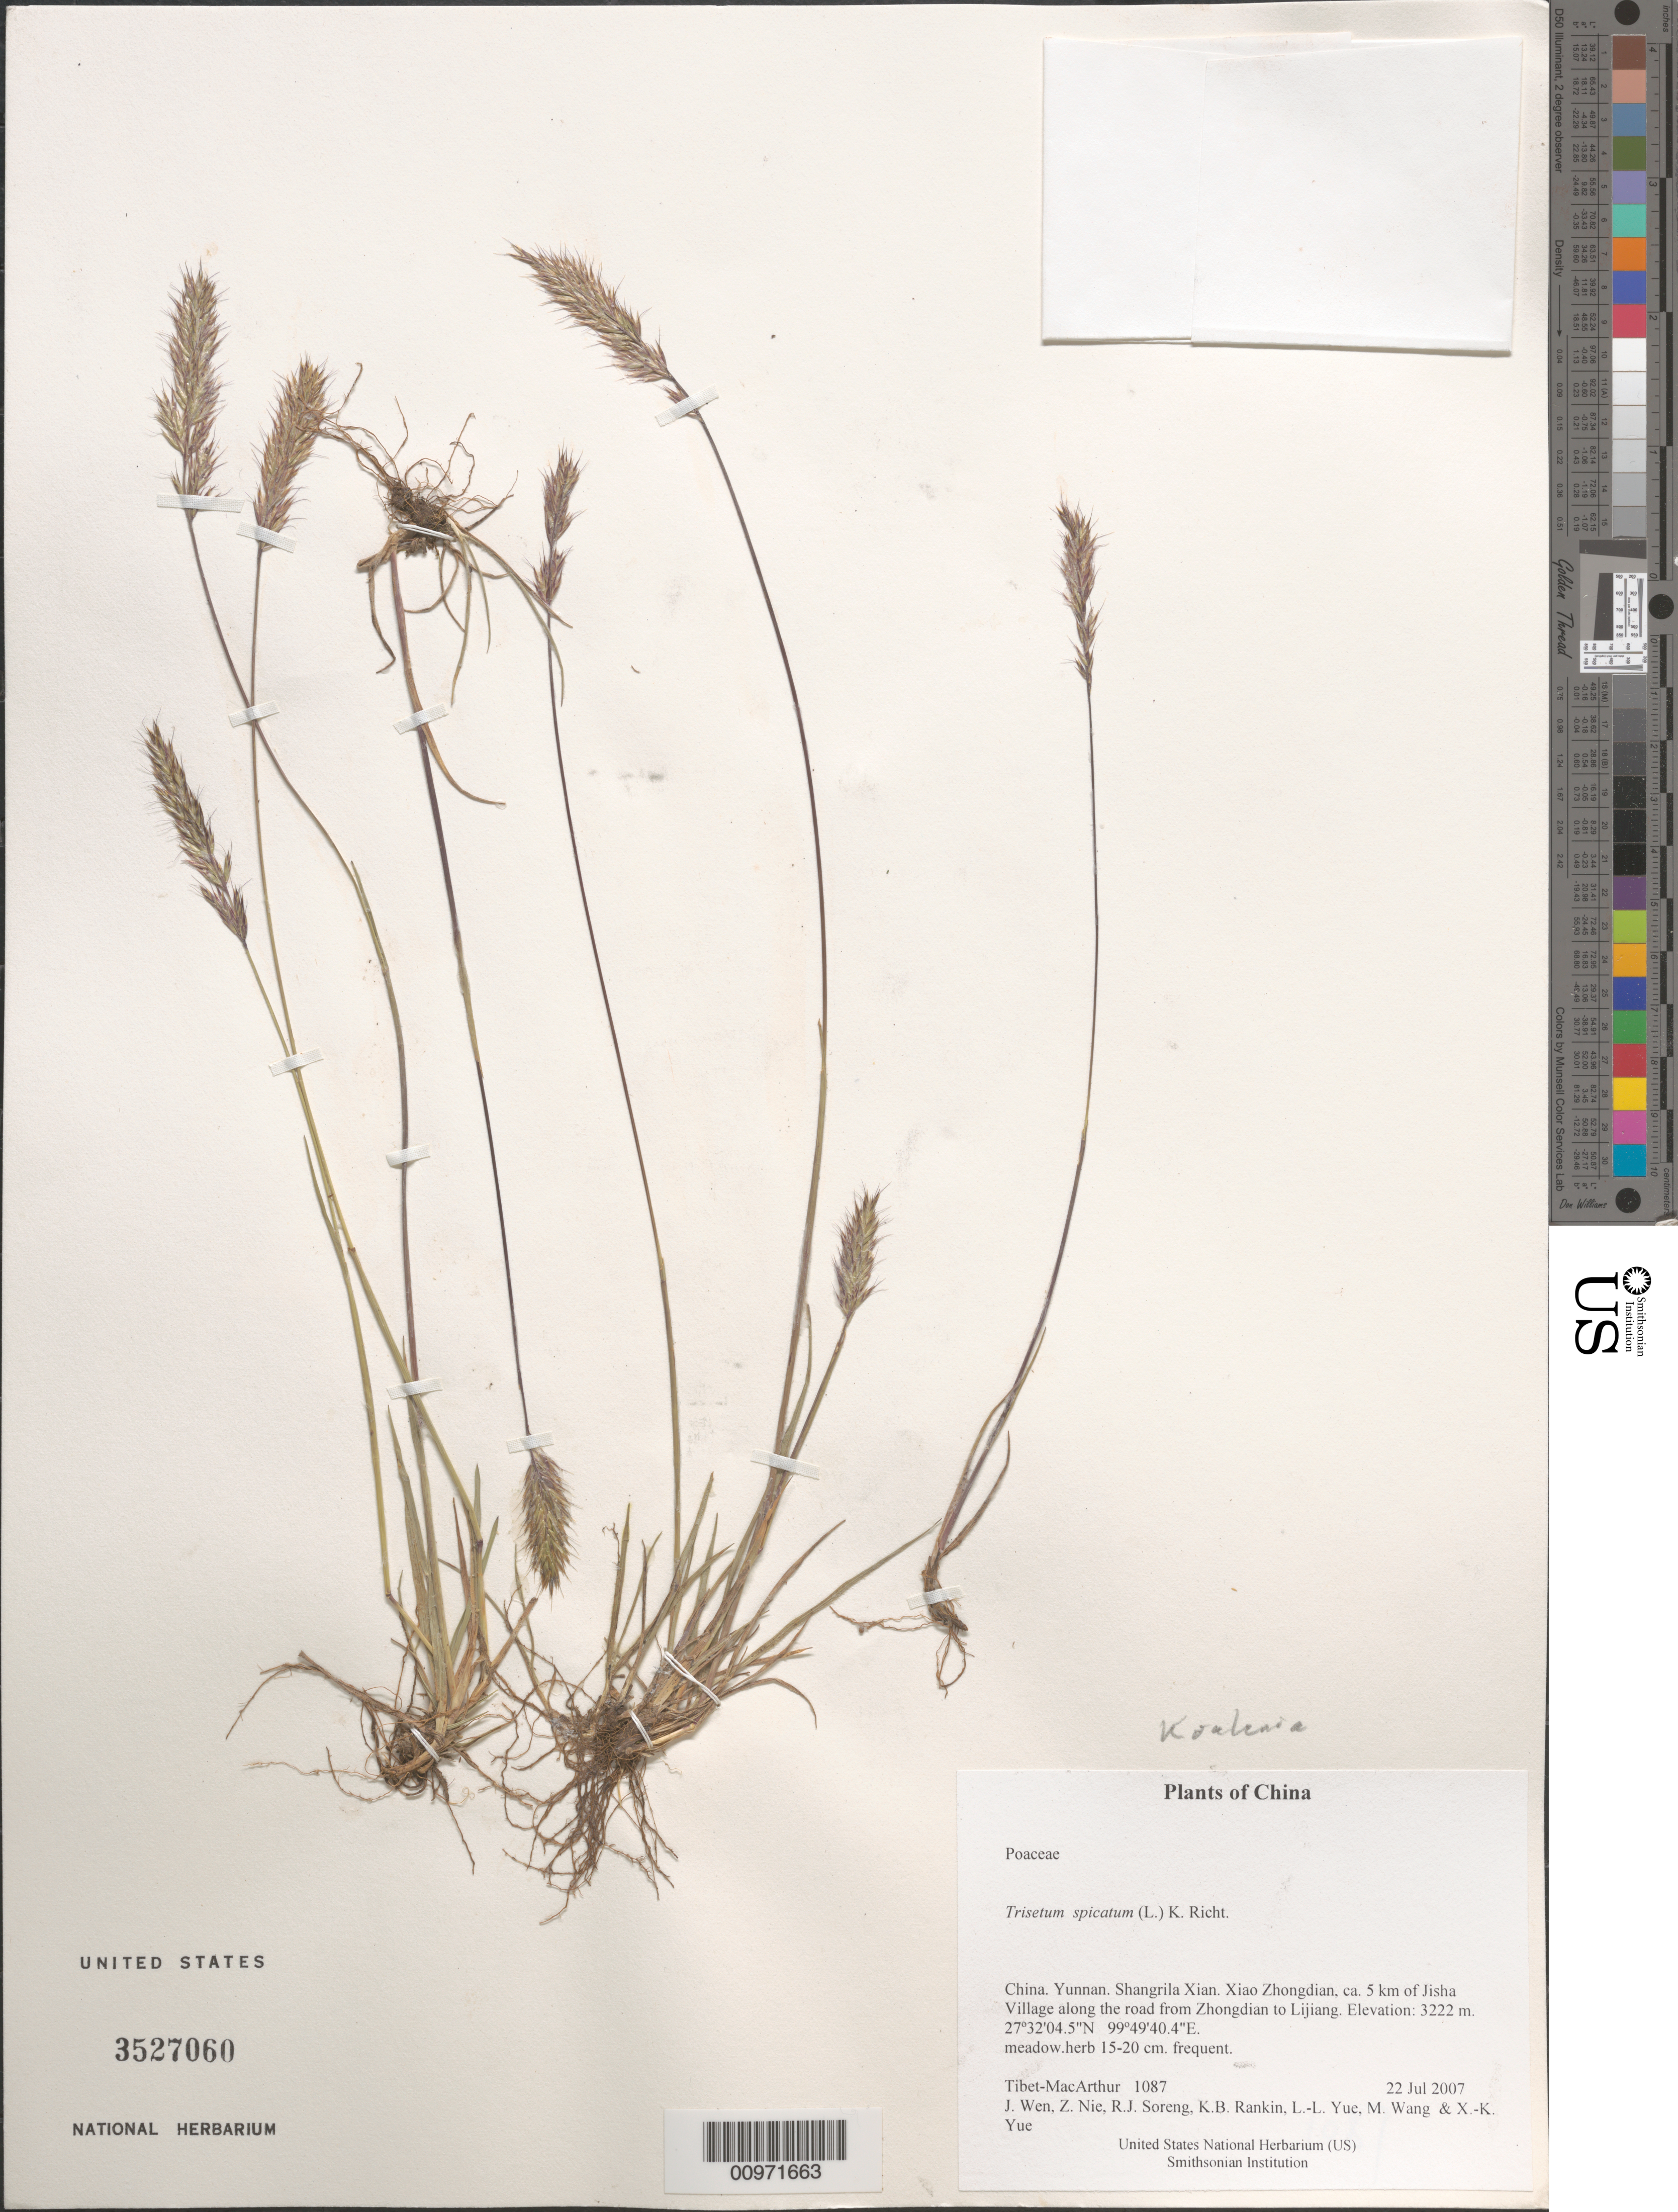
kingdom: Plantae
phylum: Tracheophyta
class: Liliopsida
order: Poales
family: Poaceae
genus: Trisetum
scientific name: Trisetum spicatum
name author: (L.) K. Richt.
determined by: Soreng, Robert J., Research Associate (BOT), Smithsonian Institution - National Museum of Natural History (UNITED STATES)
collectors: Tibet-MacArthur, J. Wen, Z. Nie, R. J. Soreng, K. Rankin, L. Yue, M. Wang & X. Yue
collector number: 1087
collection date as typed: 22 Jul 2007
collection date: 2007-07-22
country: China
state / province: Yunnan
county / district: Shangrila Xian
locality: Xiao Zhongdian, ca. 5 km of Jisha Village along the road from Zhongdian to Lijiang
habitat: meadow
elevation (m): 3222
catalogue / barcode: US 3527060